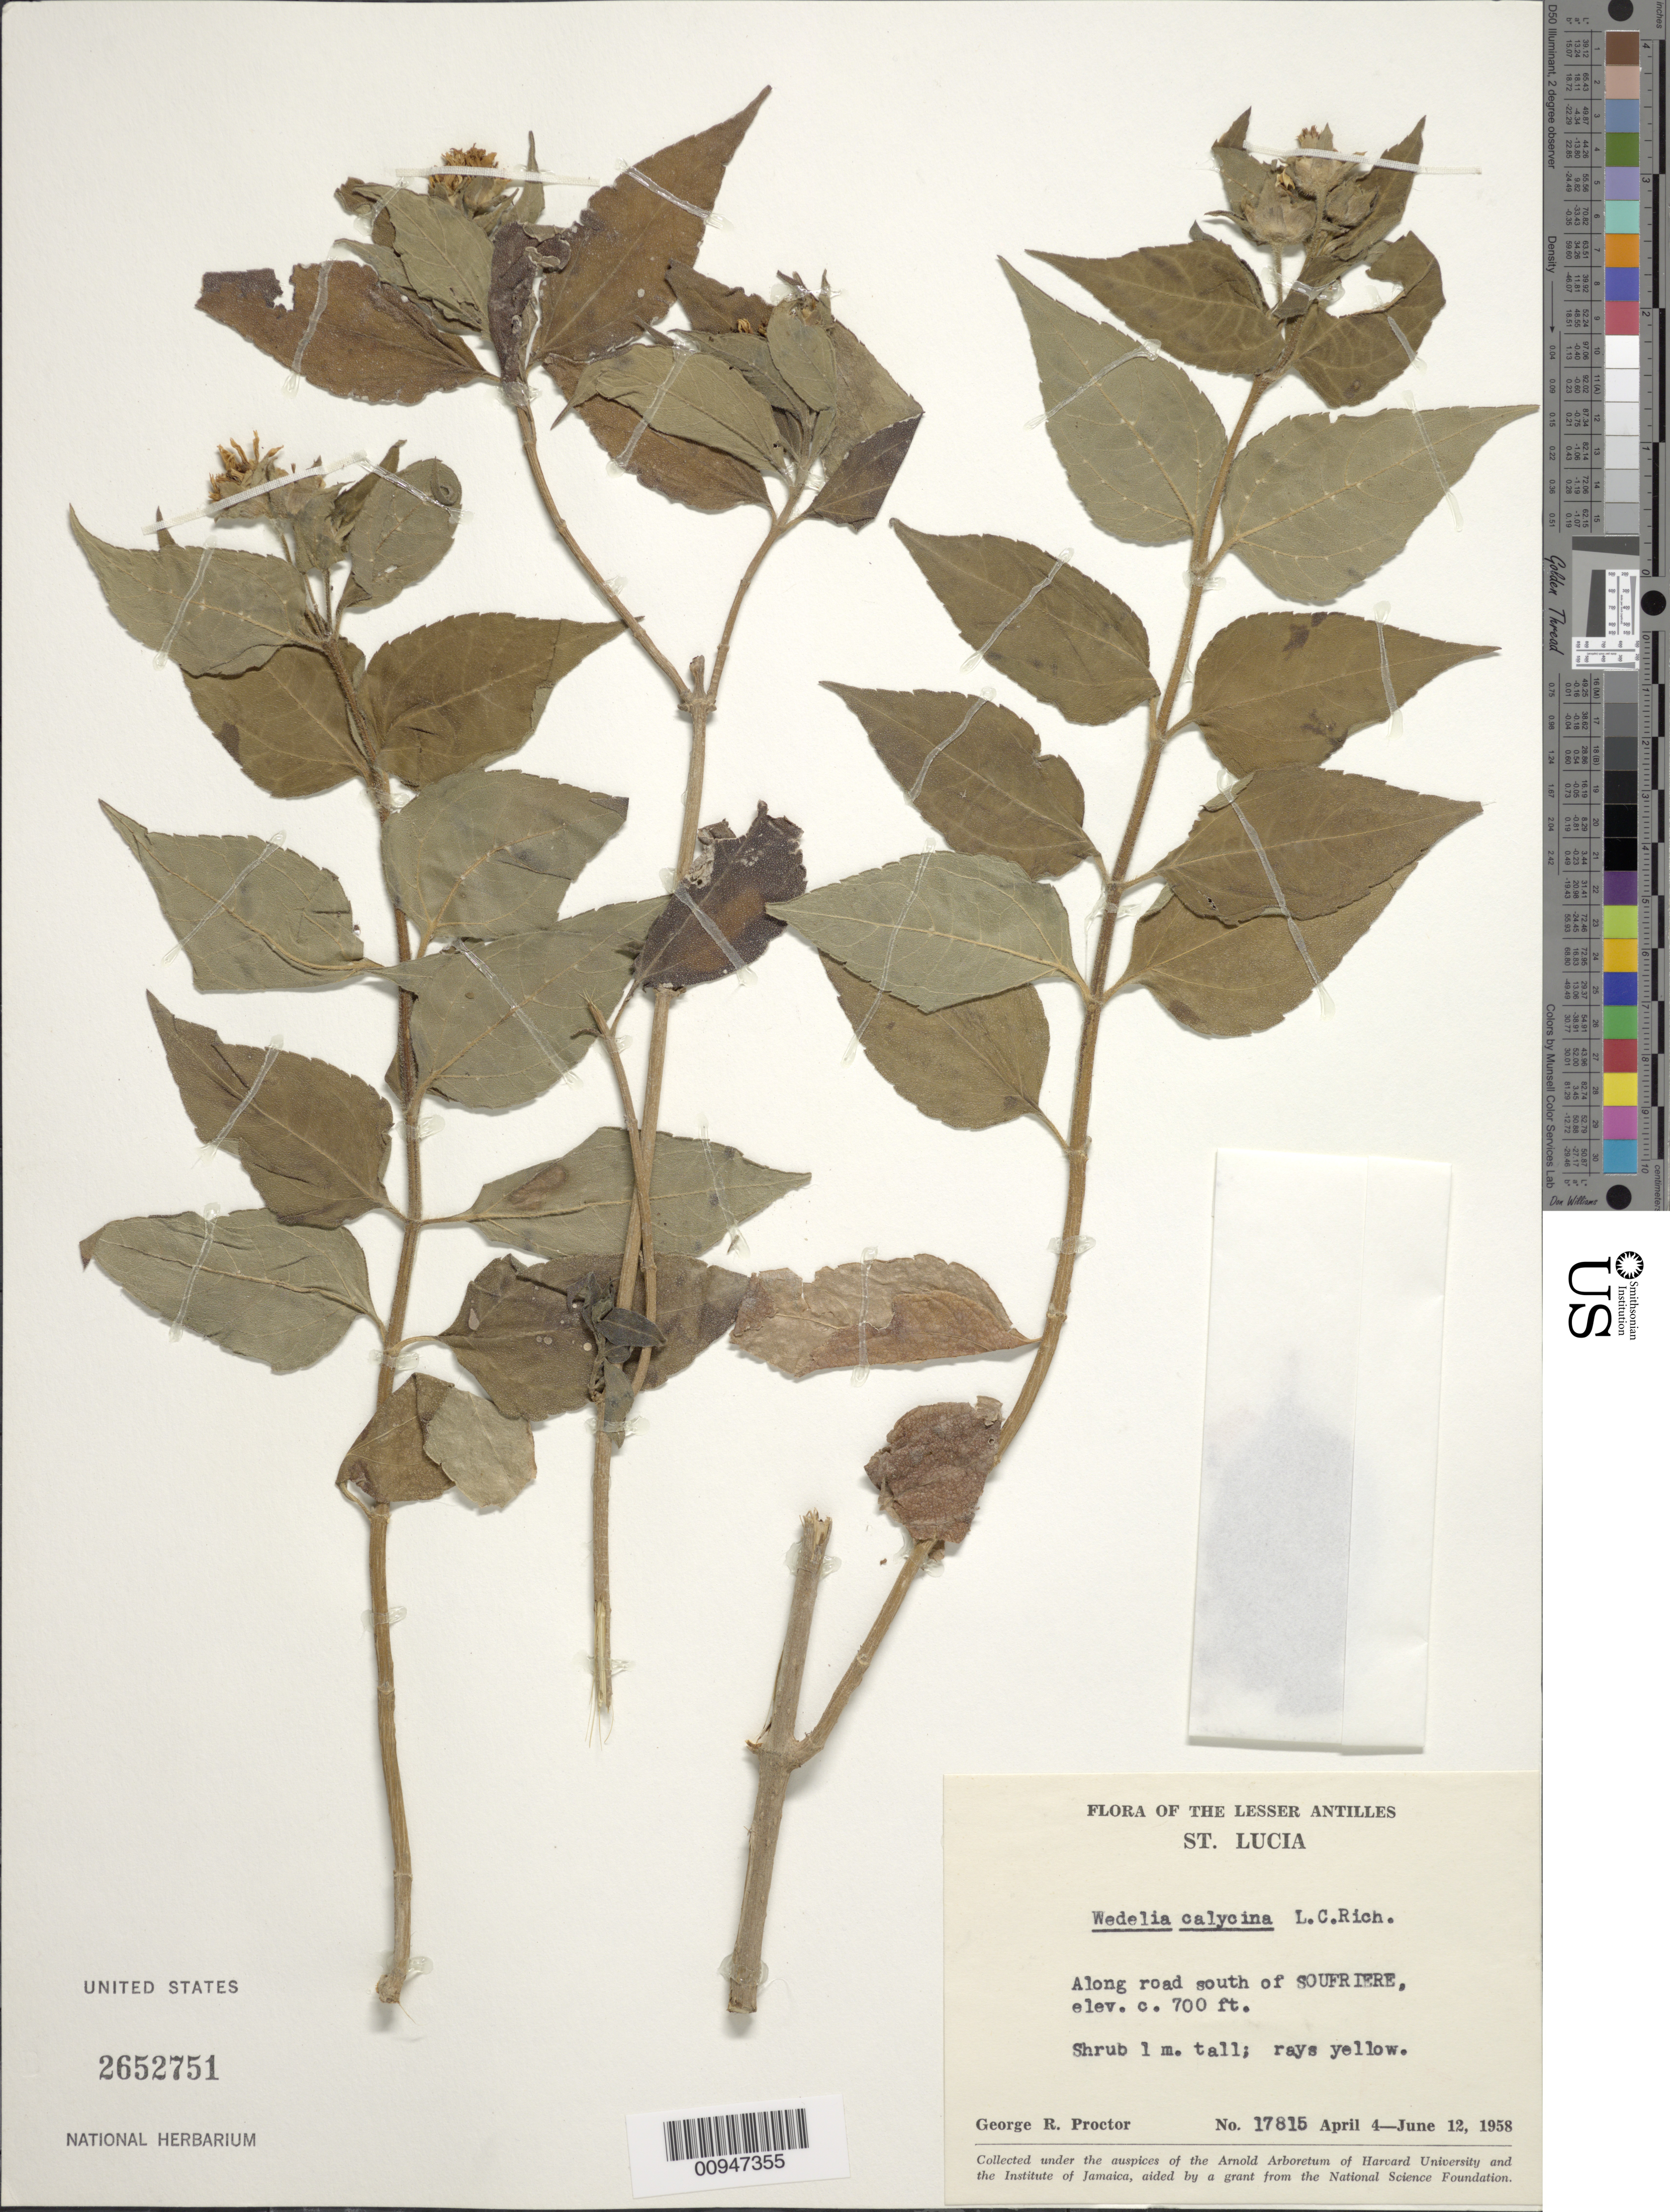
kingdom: Plantae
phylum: Tracheophyta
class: Magnoliopsida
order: Asterales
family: Asteraceae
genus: Wedelia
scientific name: Wedelia calycina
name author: Rich.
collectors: G. R. Proctor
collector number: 17815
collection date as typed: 04 Apr 1958 to 12 Jun 1958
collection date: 1958-04-04/1958-06-12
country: St. Lucia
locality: Along road south of Soufriere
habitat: Along road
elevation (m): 213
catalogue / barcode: US 2652751